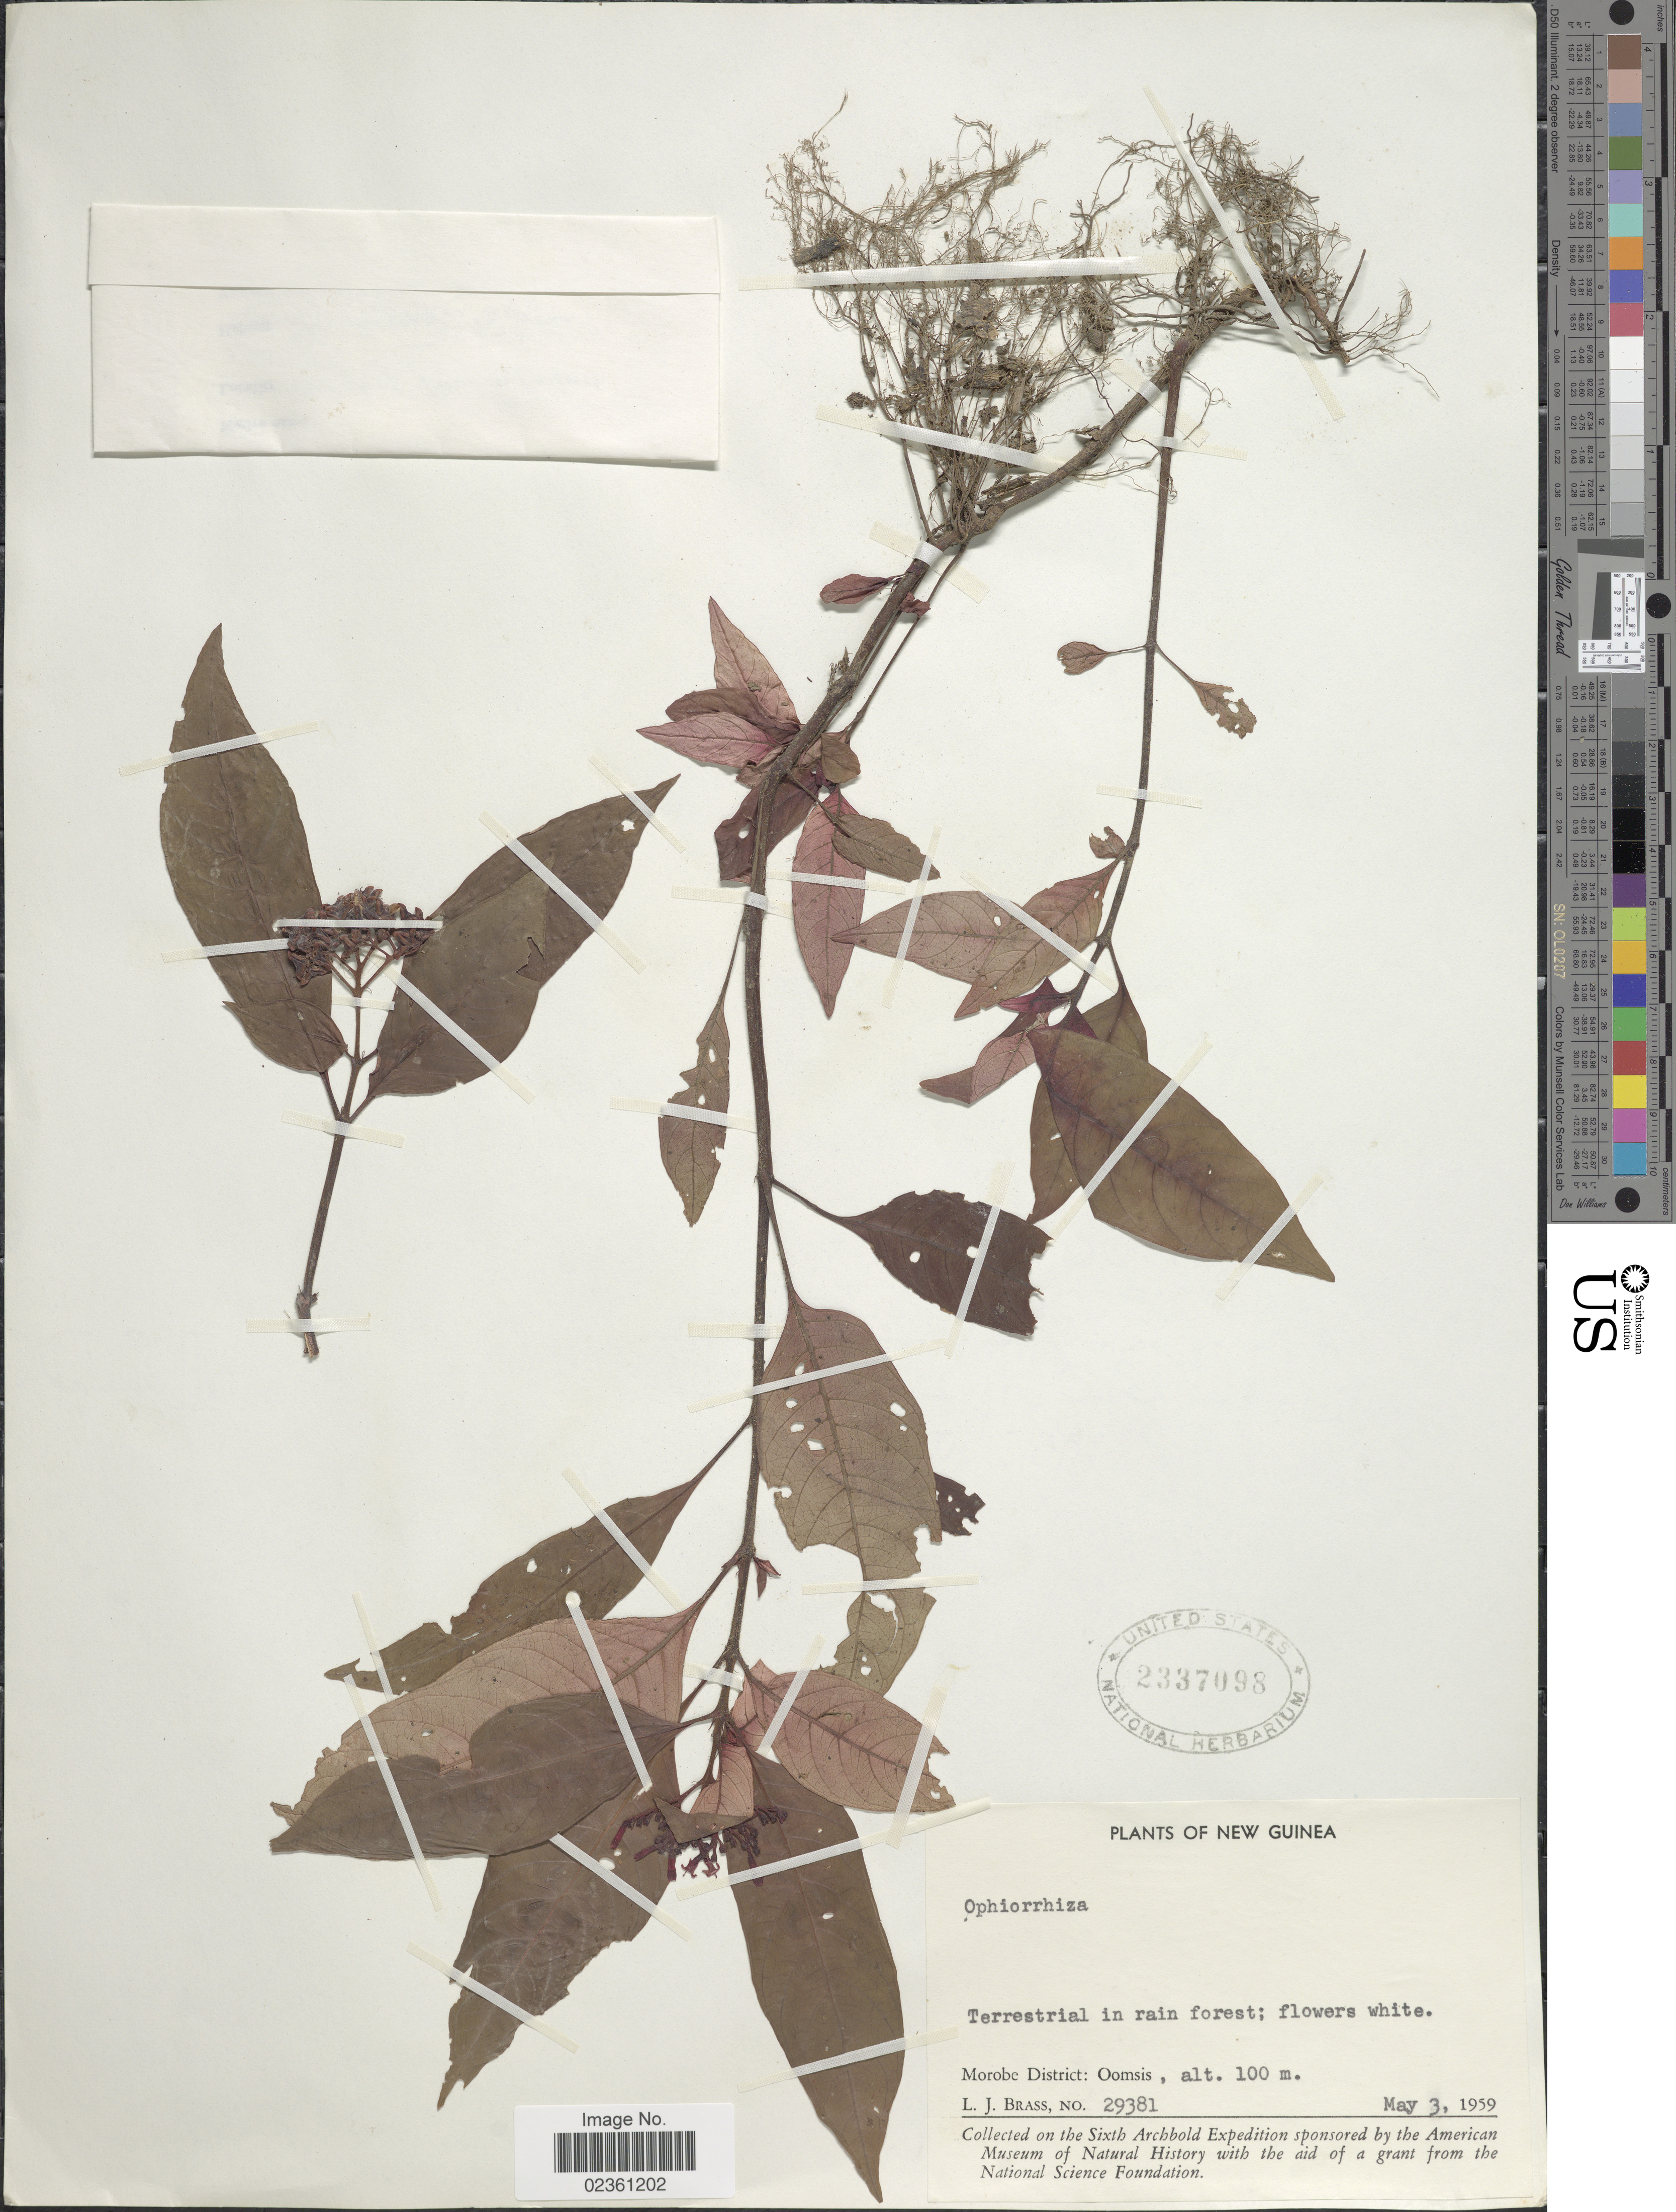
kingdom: Plantae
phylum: Tracheophyta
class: Magnoliopsida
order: Gentianales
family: Rubiaceae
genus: Ophiorrhiza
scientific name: Ophiorrhiza sp.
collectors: L. J. Brass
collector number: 29381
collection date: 1959-05-03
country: Papua New Guinea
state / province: Morobe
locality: New Guinea, Morobe District: Oomsis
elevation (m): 100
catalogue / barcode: US 2337098